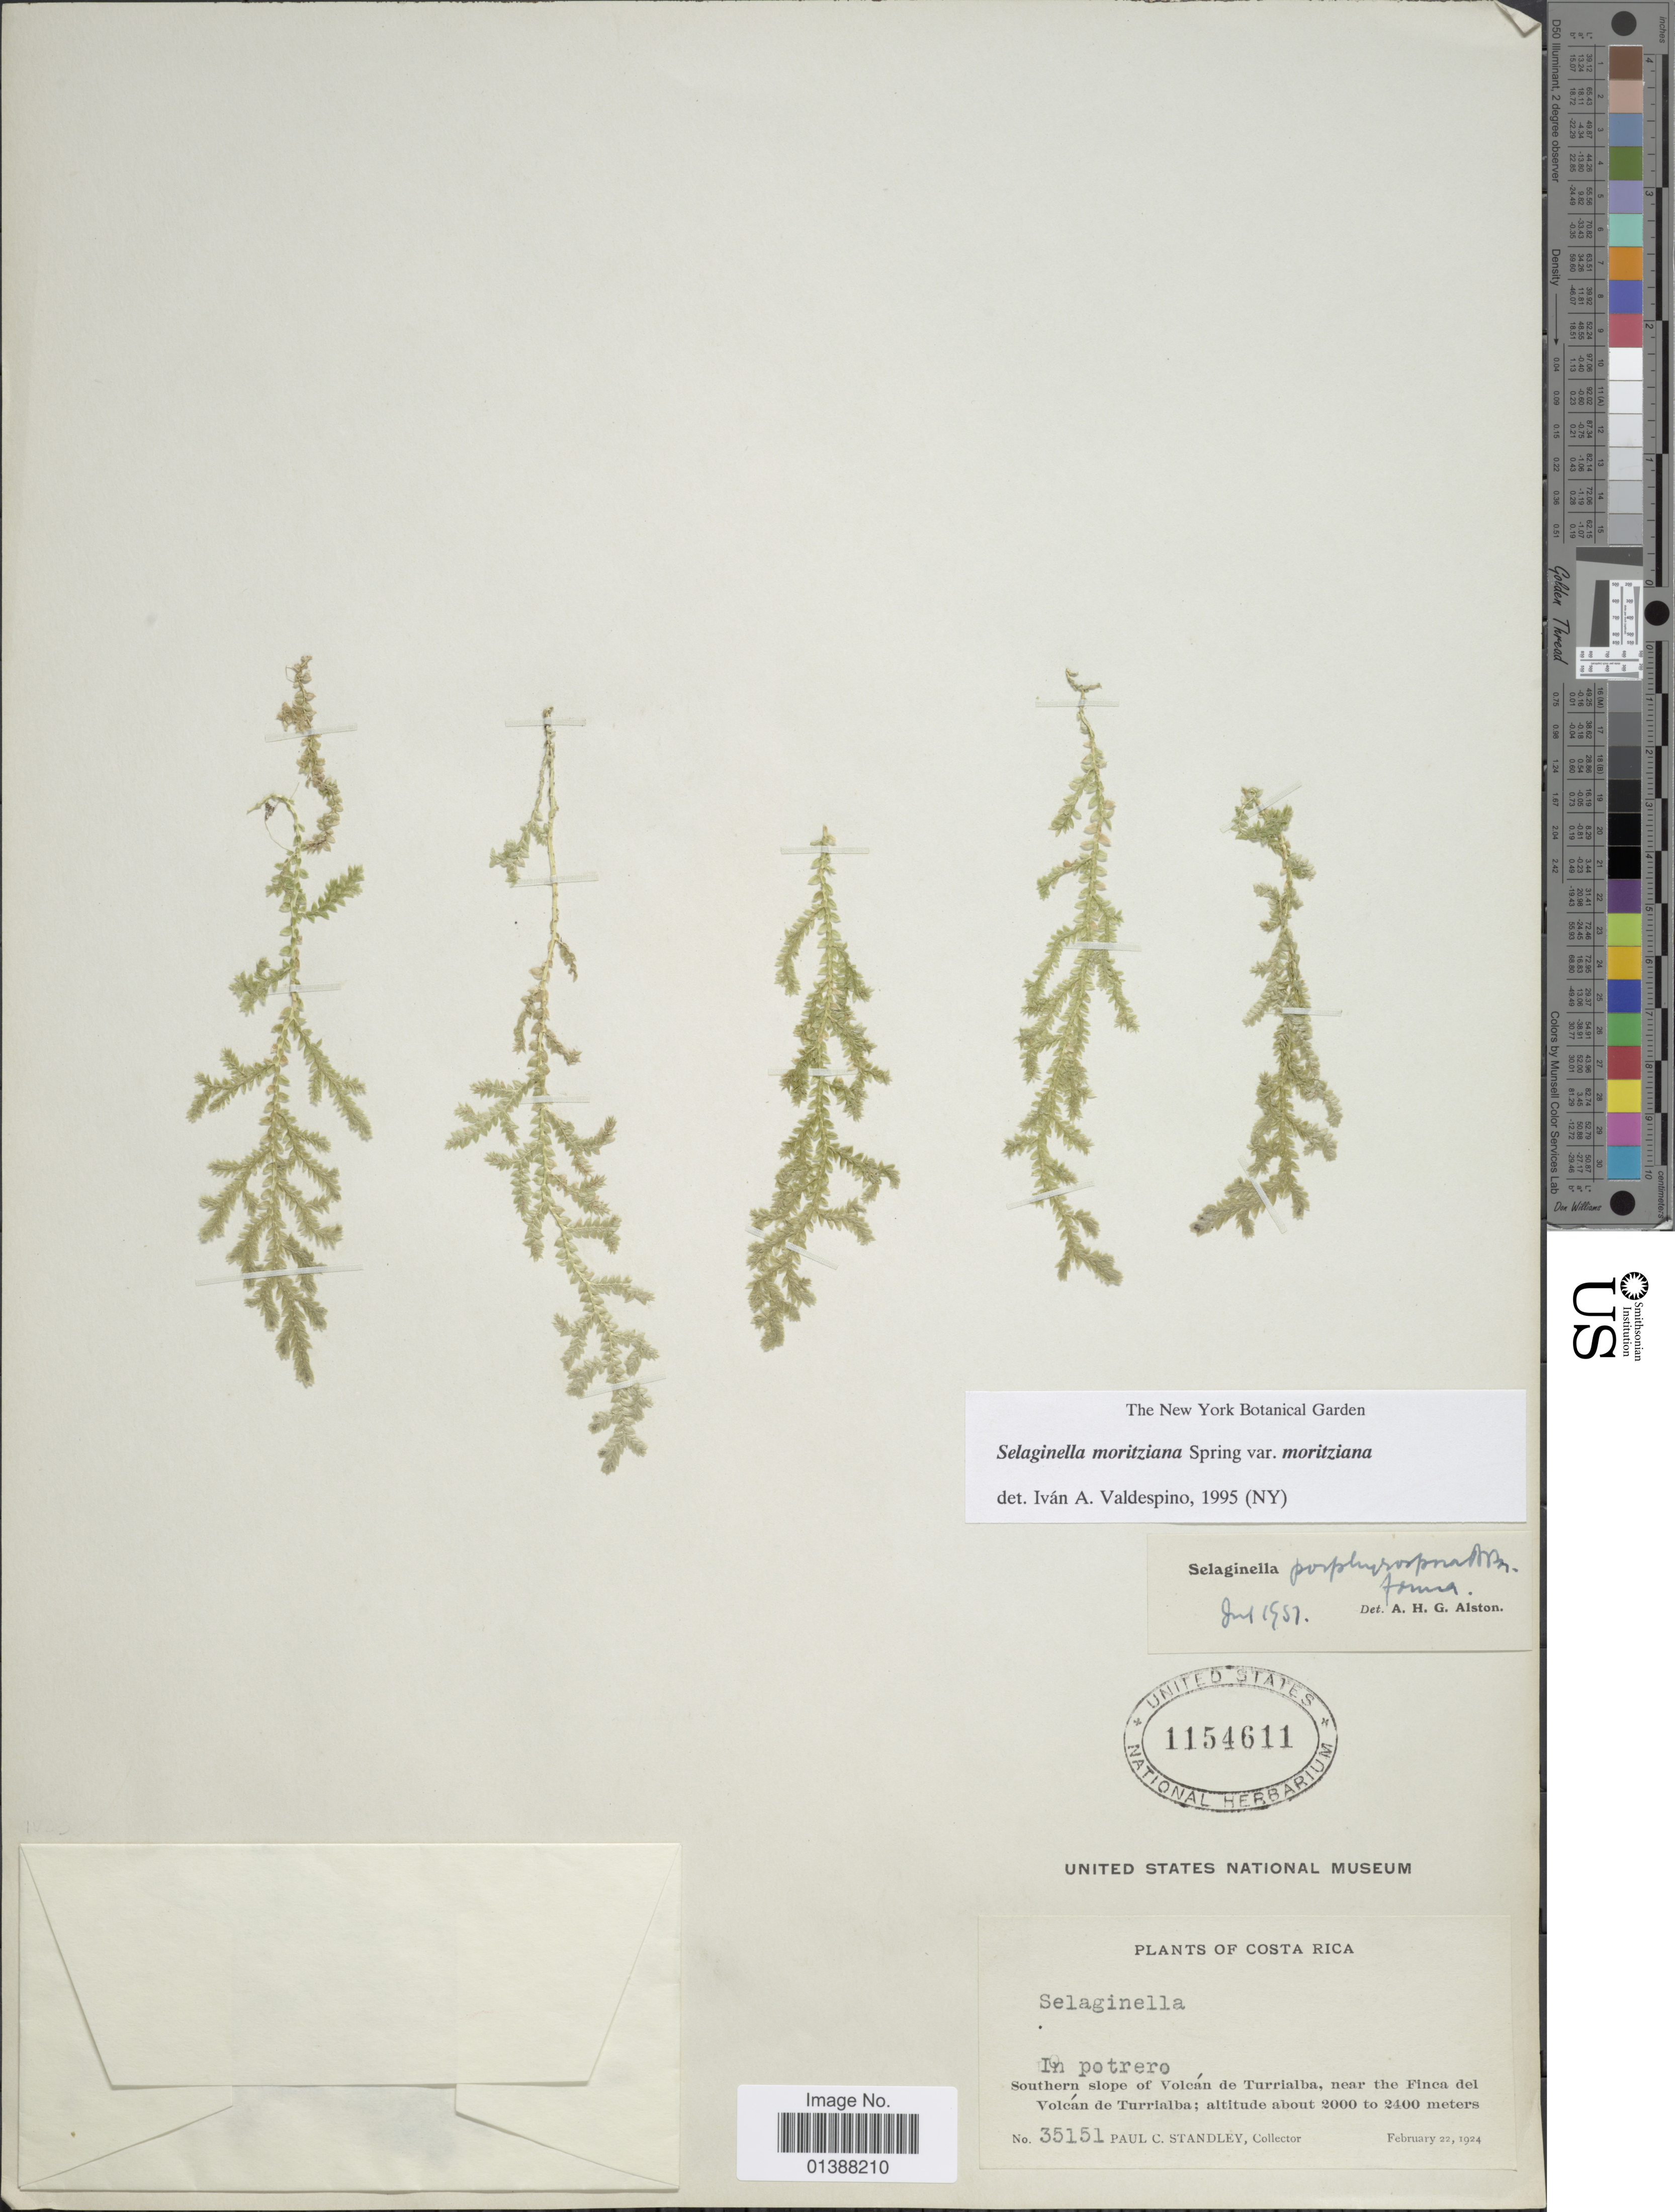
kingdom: Plantae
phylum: Tracheophyta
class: Lycopodiopsida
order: Selaginellales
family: Selaginellaceae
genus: Selaginella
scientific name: Selaginella moritziana var. moritziana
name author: Spring ex Klotzsch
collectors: P. C. Standley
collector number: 35151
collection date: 1924-02-22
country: Costa Rica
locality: Southern slope of Volcán de Turrialba, near the Finca del Volcán de Turrialba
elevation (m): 2000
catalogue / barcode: US 1154611